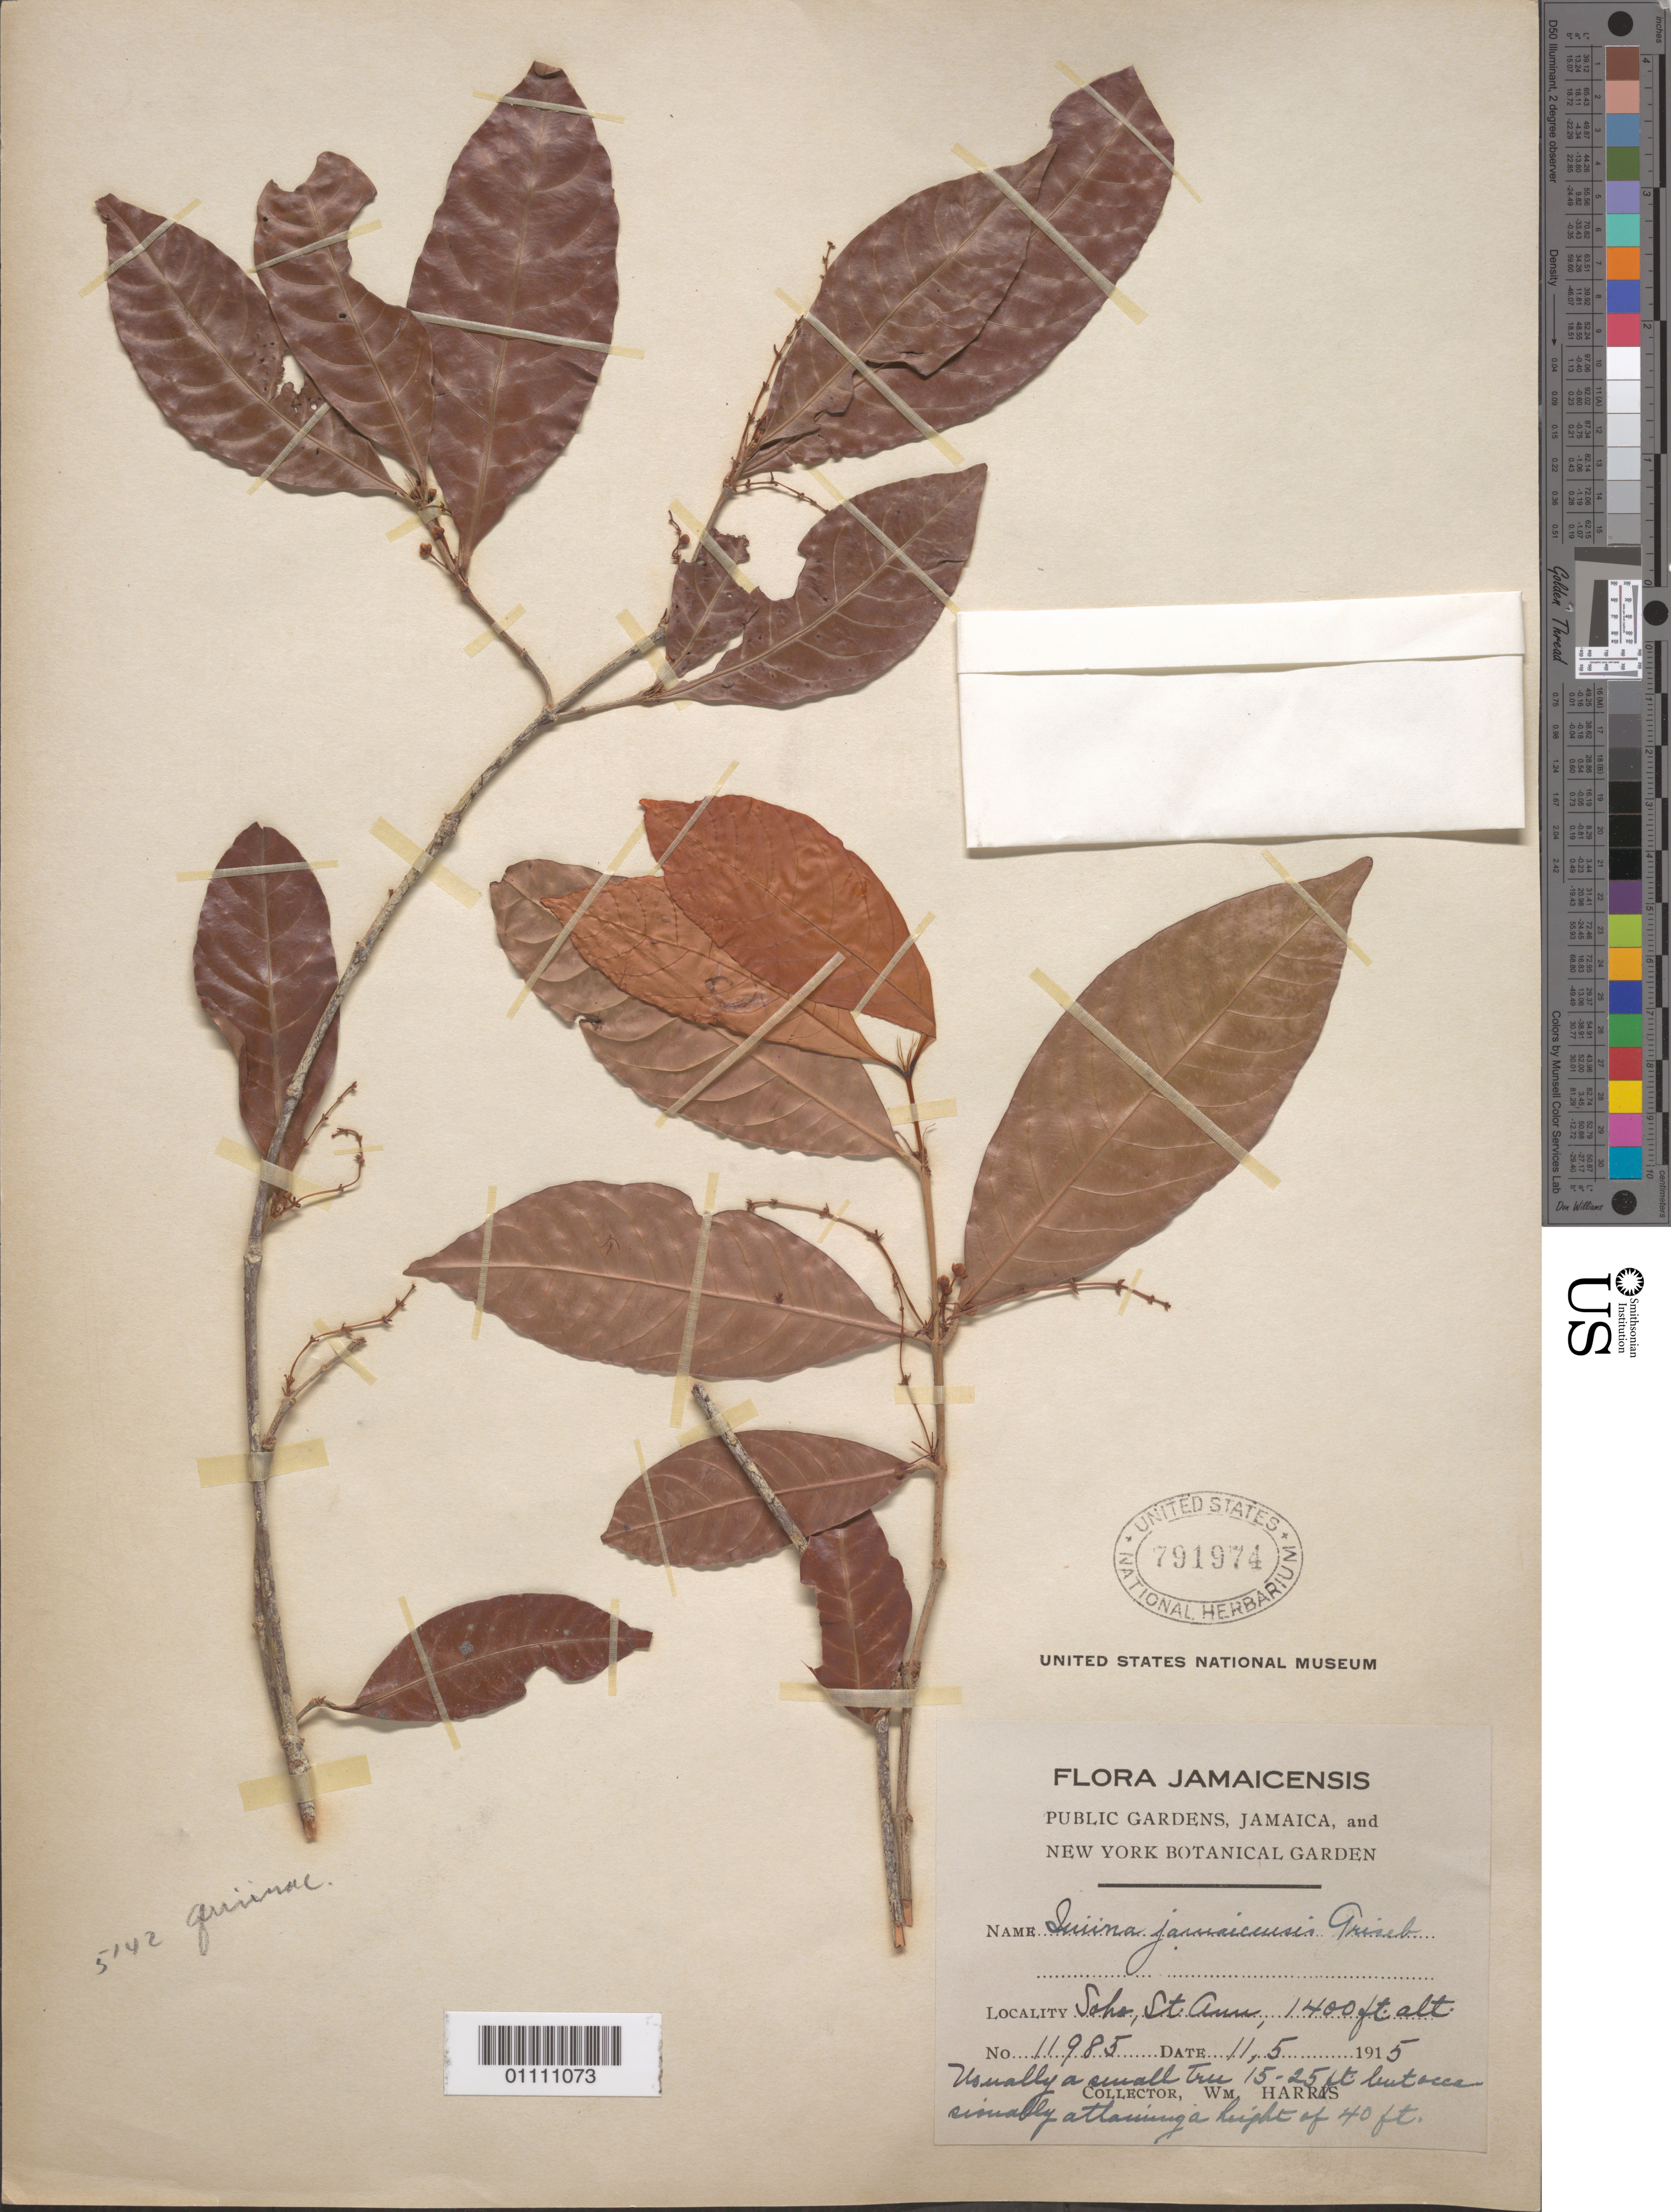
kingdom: Plantae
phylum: Tracheophyta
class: Magnoliopsida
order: Malpighiales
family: Quiinaceae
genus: Quiina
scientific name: Quiina jamaicensis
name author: Griseb.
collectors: W. Harris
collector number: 11985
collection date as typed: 11 May 1915 or 05 Nov 1915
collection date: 1915-05-11 or 1915-11-05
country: Jamaica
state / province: Saint Ann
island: Jamaica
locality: Soho, St. Ann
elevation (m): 427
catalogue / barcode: US 791974